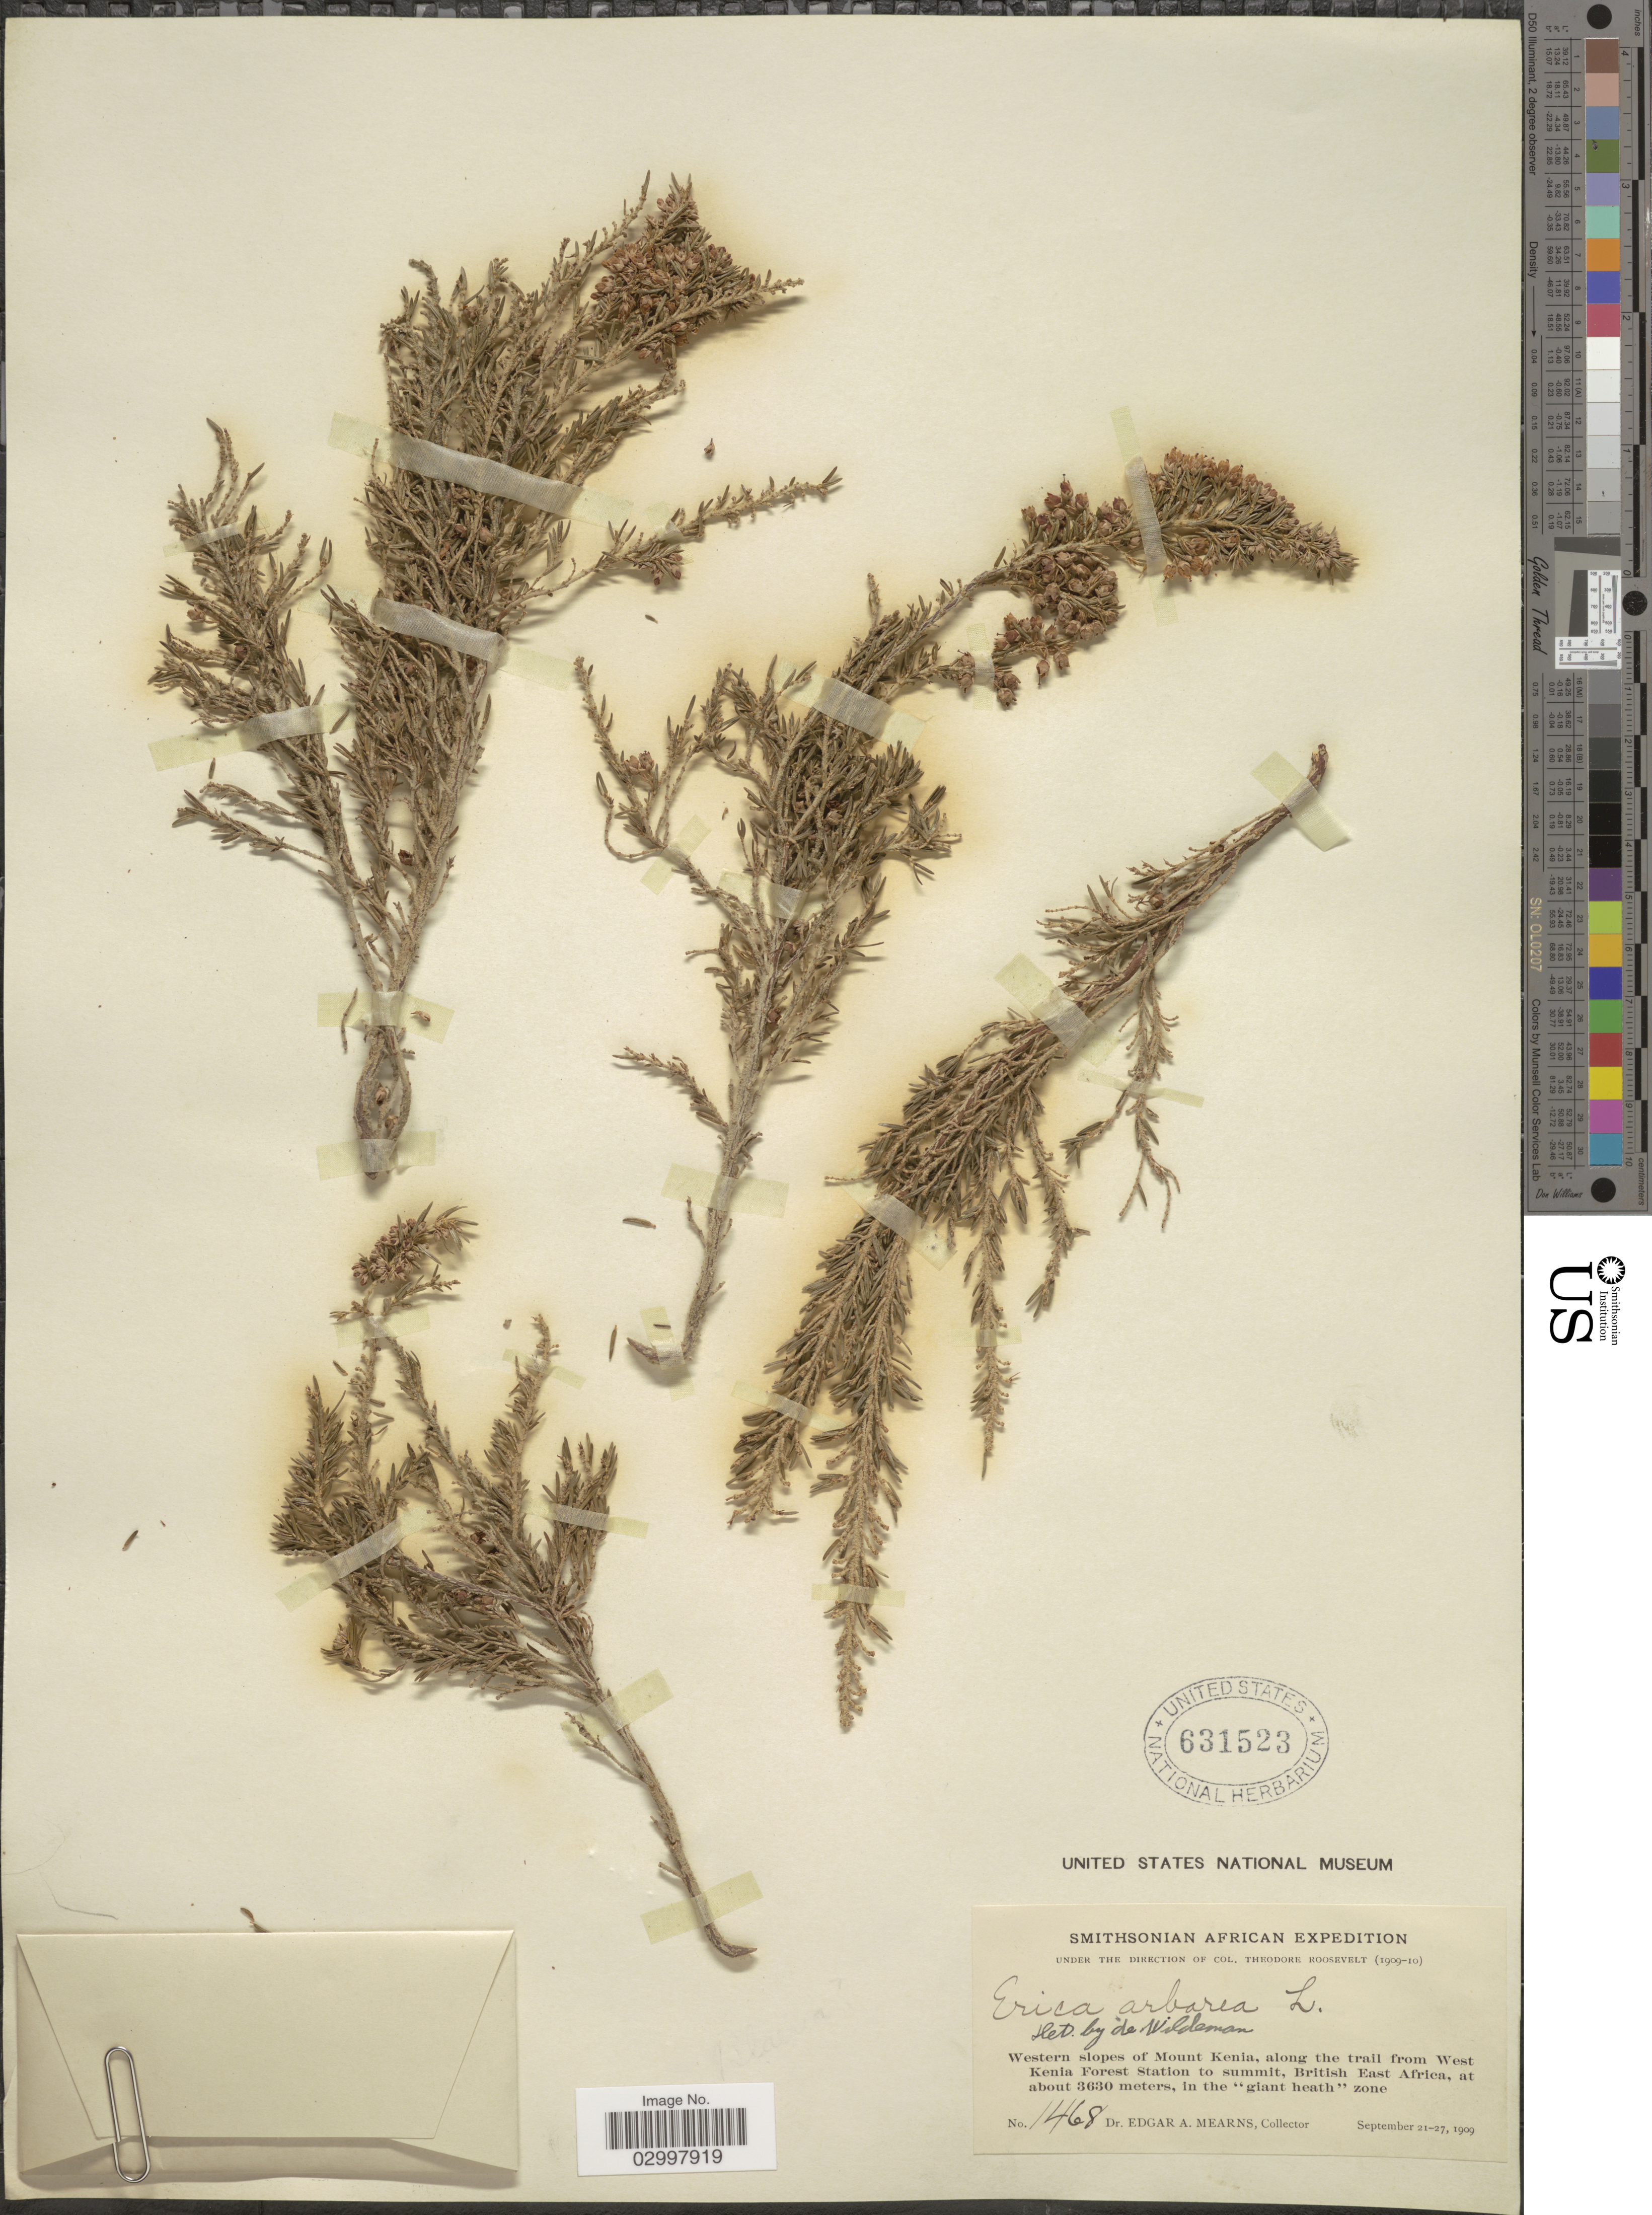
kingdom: Plantae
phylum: Tracheophyta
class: Magnoliopsida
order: Ericales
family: Ericaceae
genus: Erica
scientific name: Erica arborea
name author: L.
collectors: E. A. Mearns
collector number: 1468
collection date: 1909-09-21/1909-09-27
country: Kenya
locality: Western slopes of Mount Kenia, along the trail from West Kenia Forest Station to summit, British East Africa, in the "giant heath" zone.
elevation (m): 3630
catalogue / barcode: US 631523